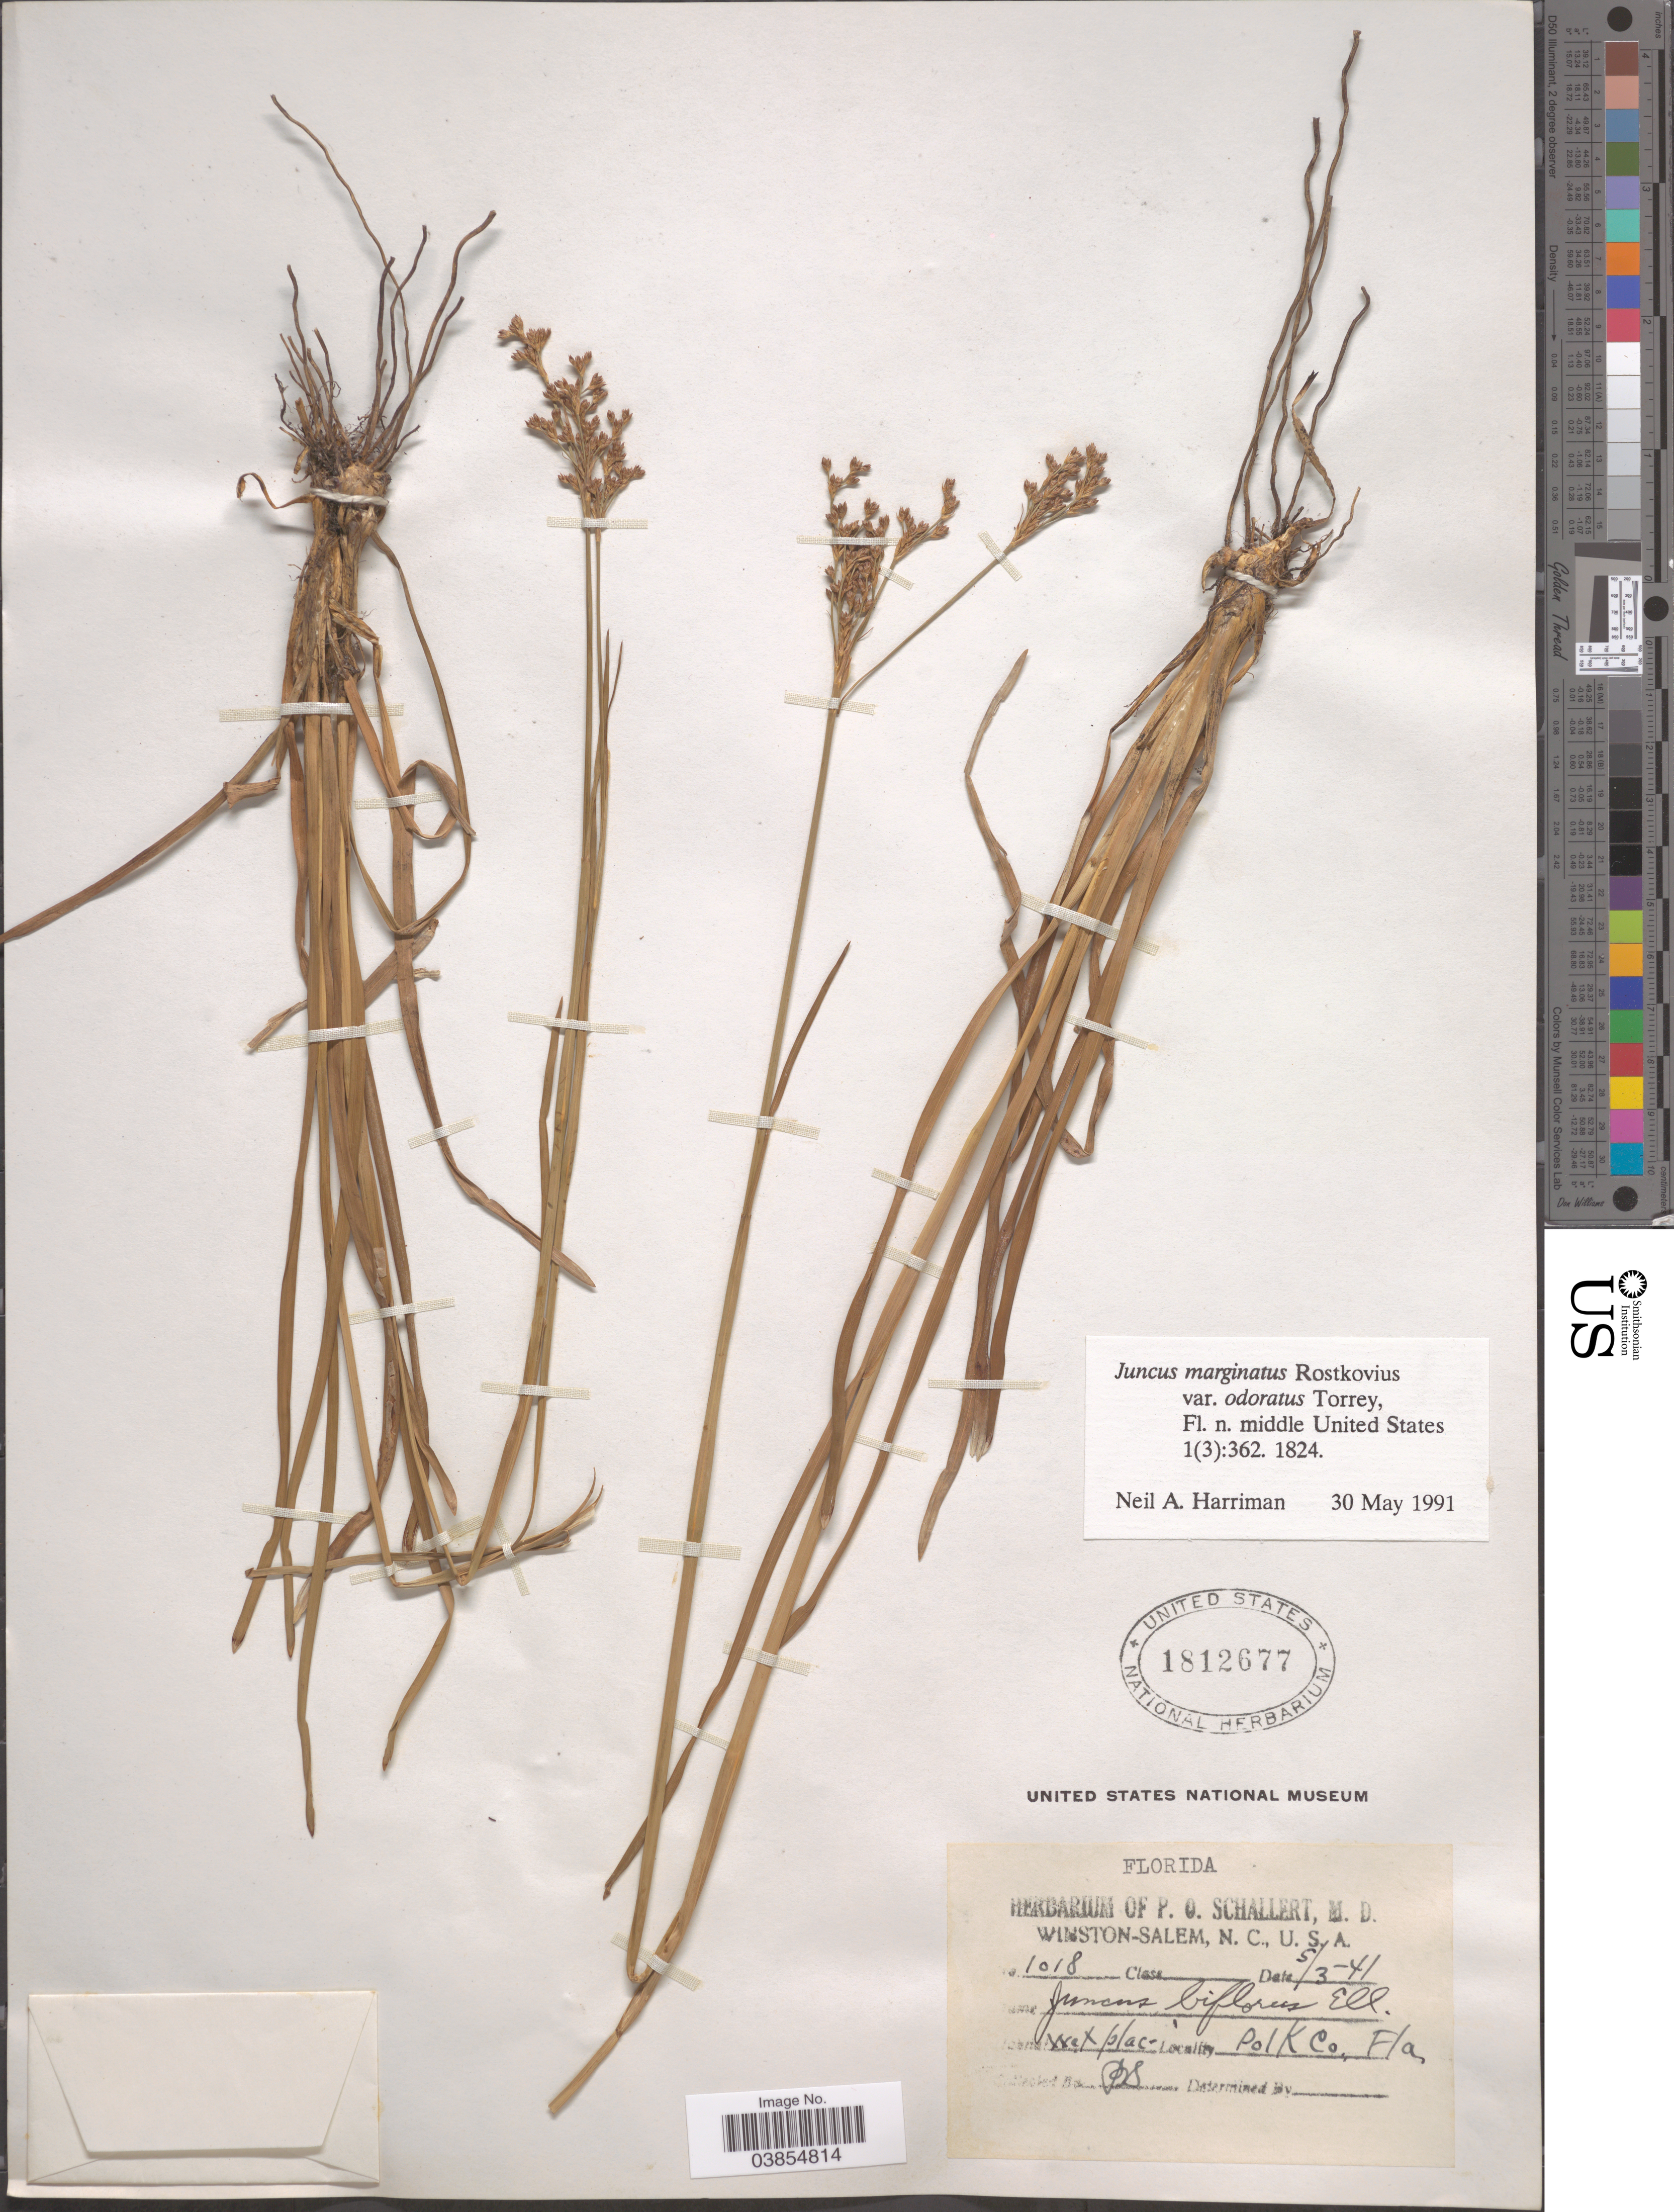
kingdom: Plantae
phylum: Tracheophyta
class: Liliopsida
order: Poales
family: Juncaceae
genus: Juncus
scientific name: Juncus marginatus var. odoratus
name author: Torr.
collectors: P. Schallert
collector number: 1018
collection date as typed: Transcribed d/m/y: 3/5/41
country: United States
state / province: Florida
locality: Polk Co.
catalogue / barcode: US 1812677